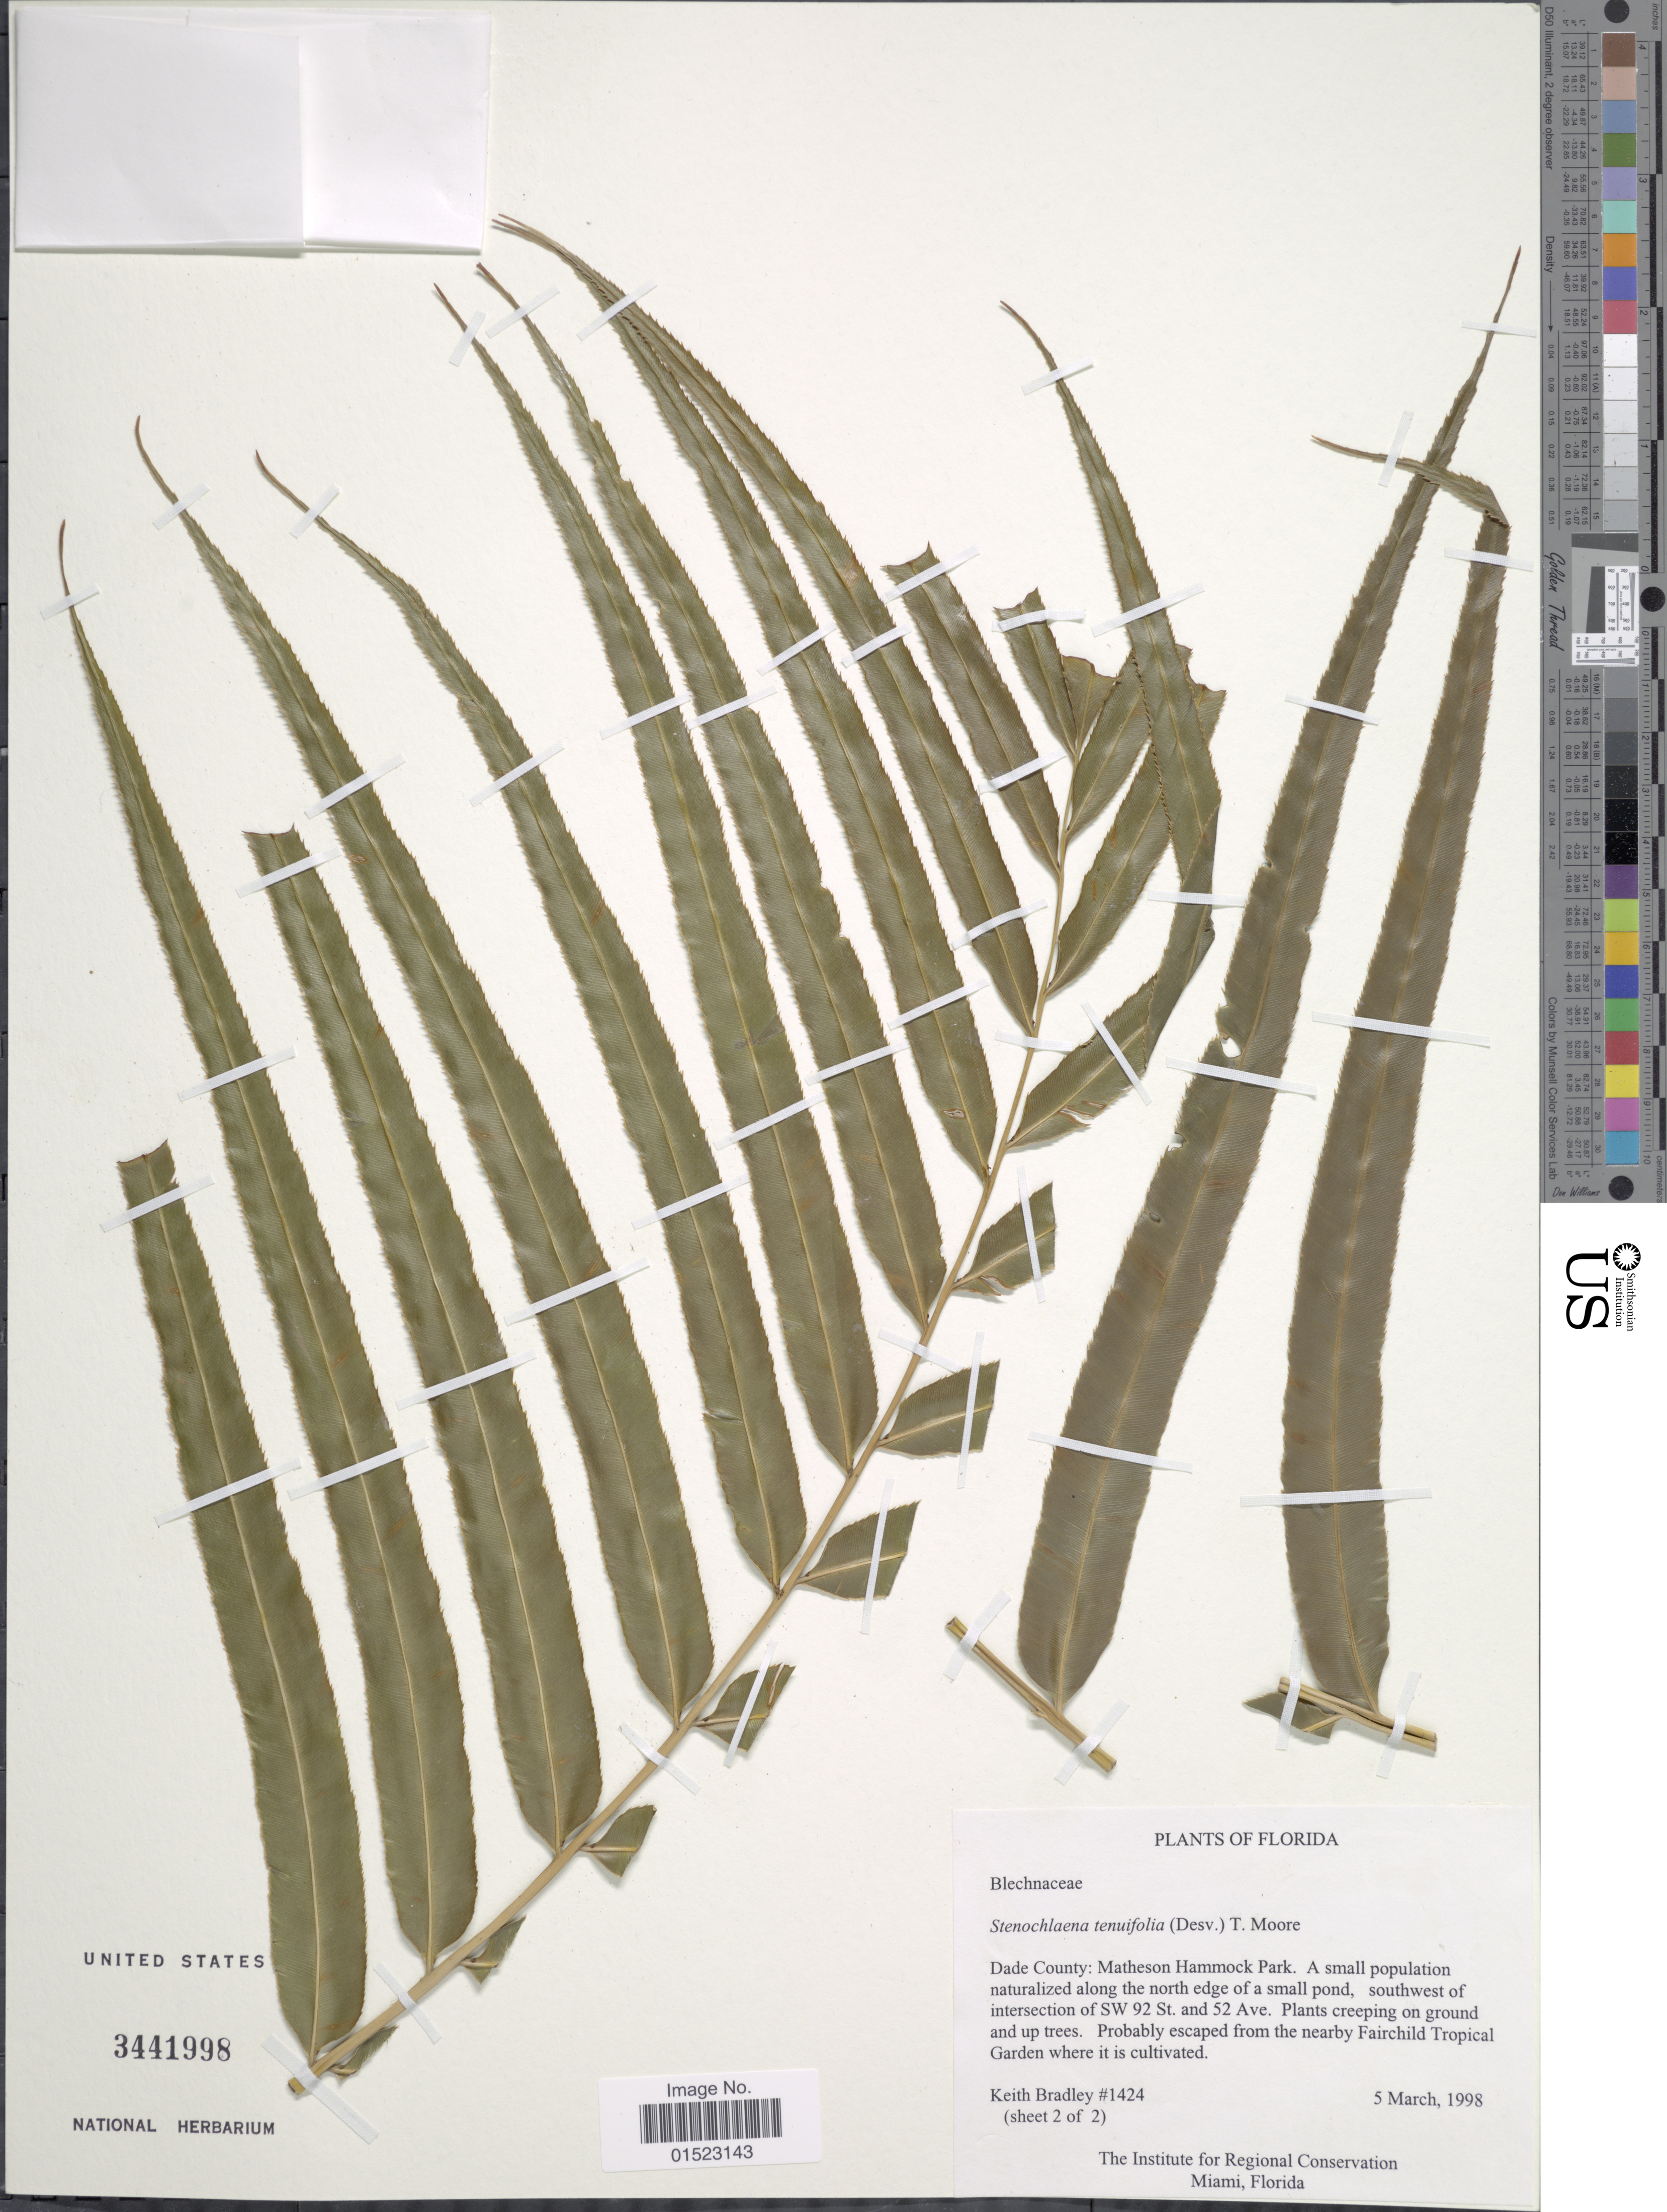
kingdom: Plantae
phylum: Tracheophyta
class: Polypodiopsida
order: Polypodiales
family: Blechnaceae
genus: Stenochlaena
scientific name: Stenochlaena tenuifolia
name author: (Desv.) T. Moore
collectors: K. Bradley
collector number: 1424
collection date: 1998-03-05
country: United States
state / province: Florida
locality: Dade County: Matheson Hammock Park, A small population naturalized along the north edge of a small pond, southwest of intersection of SW 92 St. and 52 Ave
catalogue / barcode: US 3441998